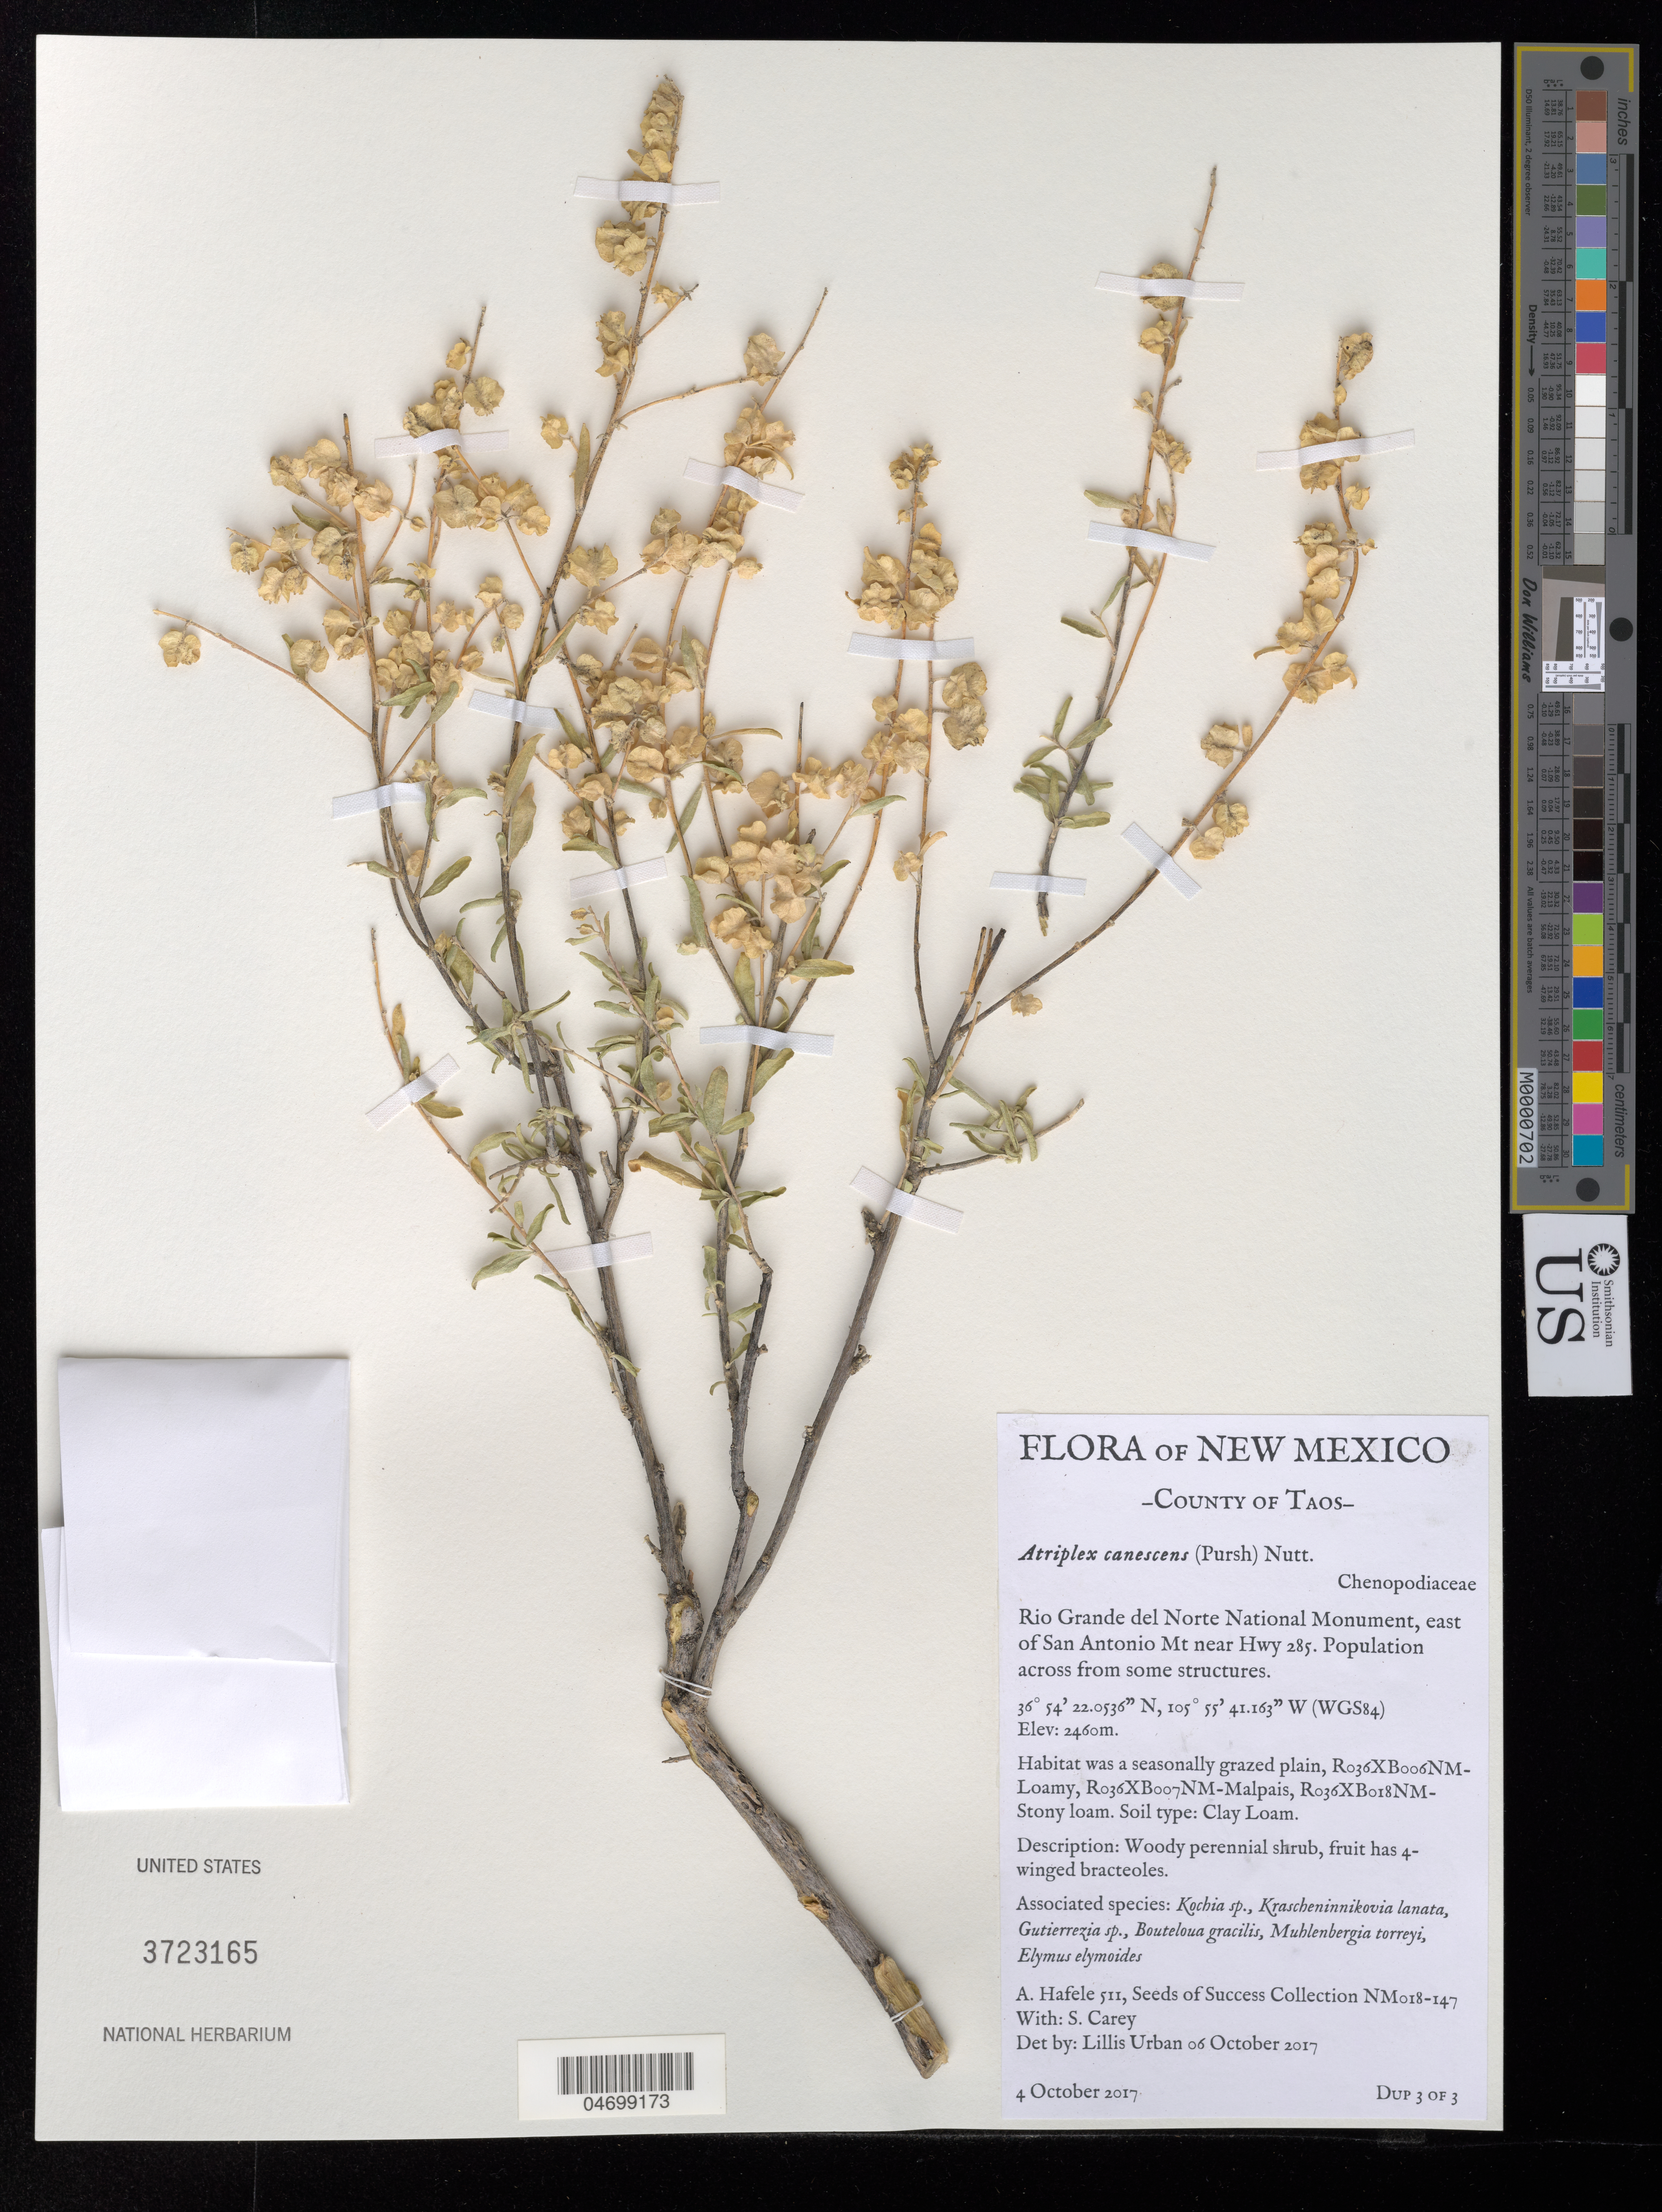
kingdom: Plantae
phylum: Tracheophyta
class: Magnoliopsida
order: Caryophyllales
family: Amaranthaceae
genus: Atriplex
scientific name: Atriplex canescens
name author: (Pursh) Nutt.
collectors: A. Hafele & S. Carey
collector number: NM018-147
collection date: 2017-10-04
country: United States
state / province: New Mexico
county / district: Taos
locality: Rio Grande del Norte National Monument, East of San Antonio Mt, near HWY 285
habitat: intermittently grazed plain, R036XB006NM-Loamy, R036XB007NM-Malpais, R036XB018NM-Stony loam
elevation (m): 2460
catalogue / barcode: US 3723165